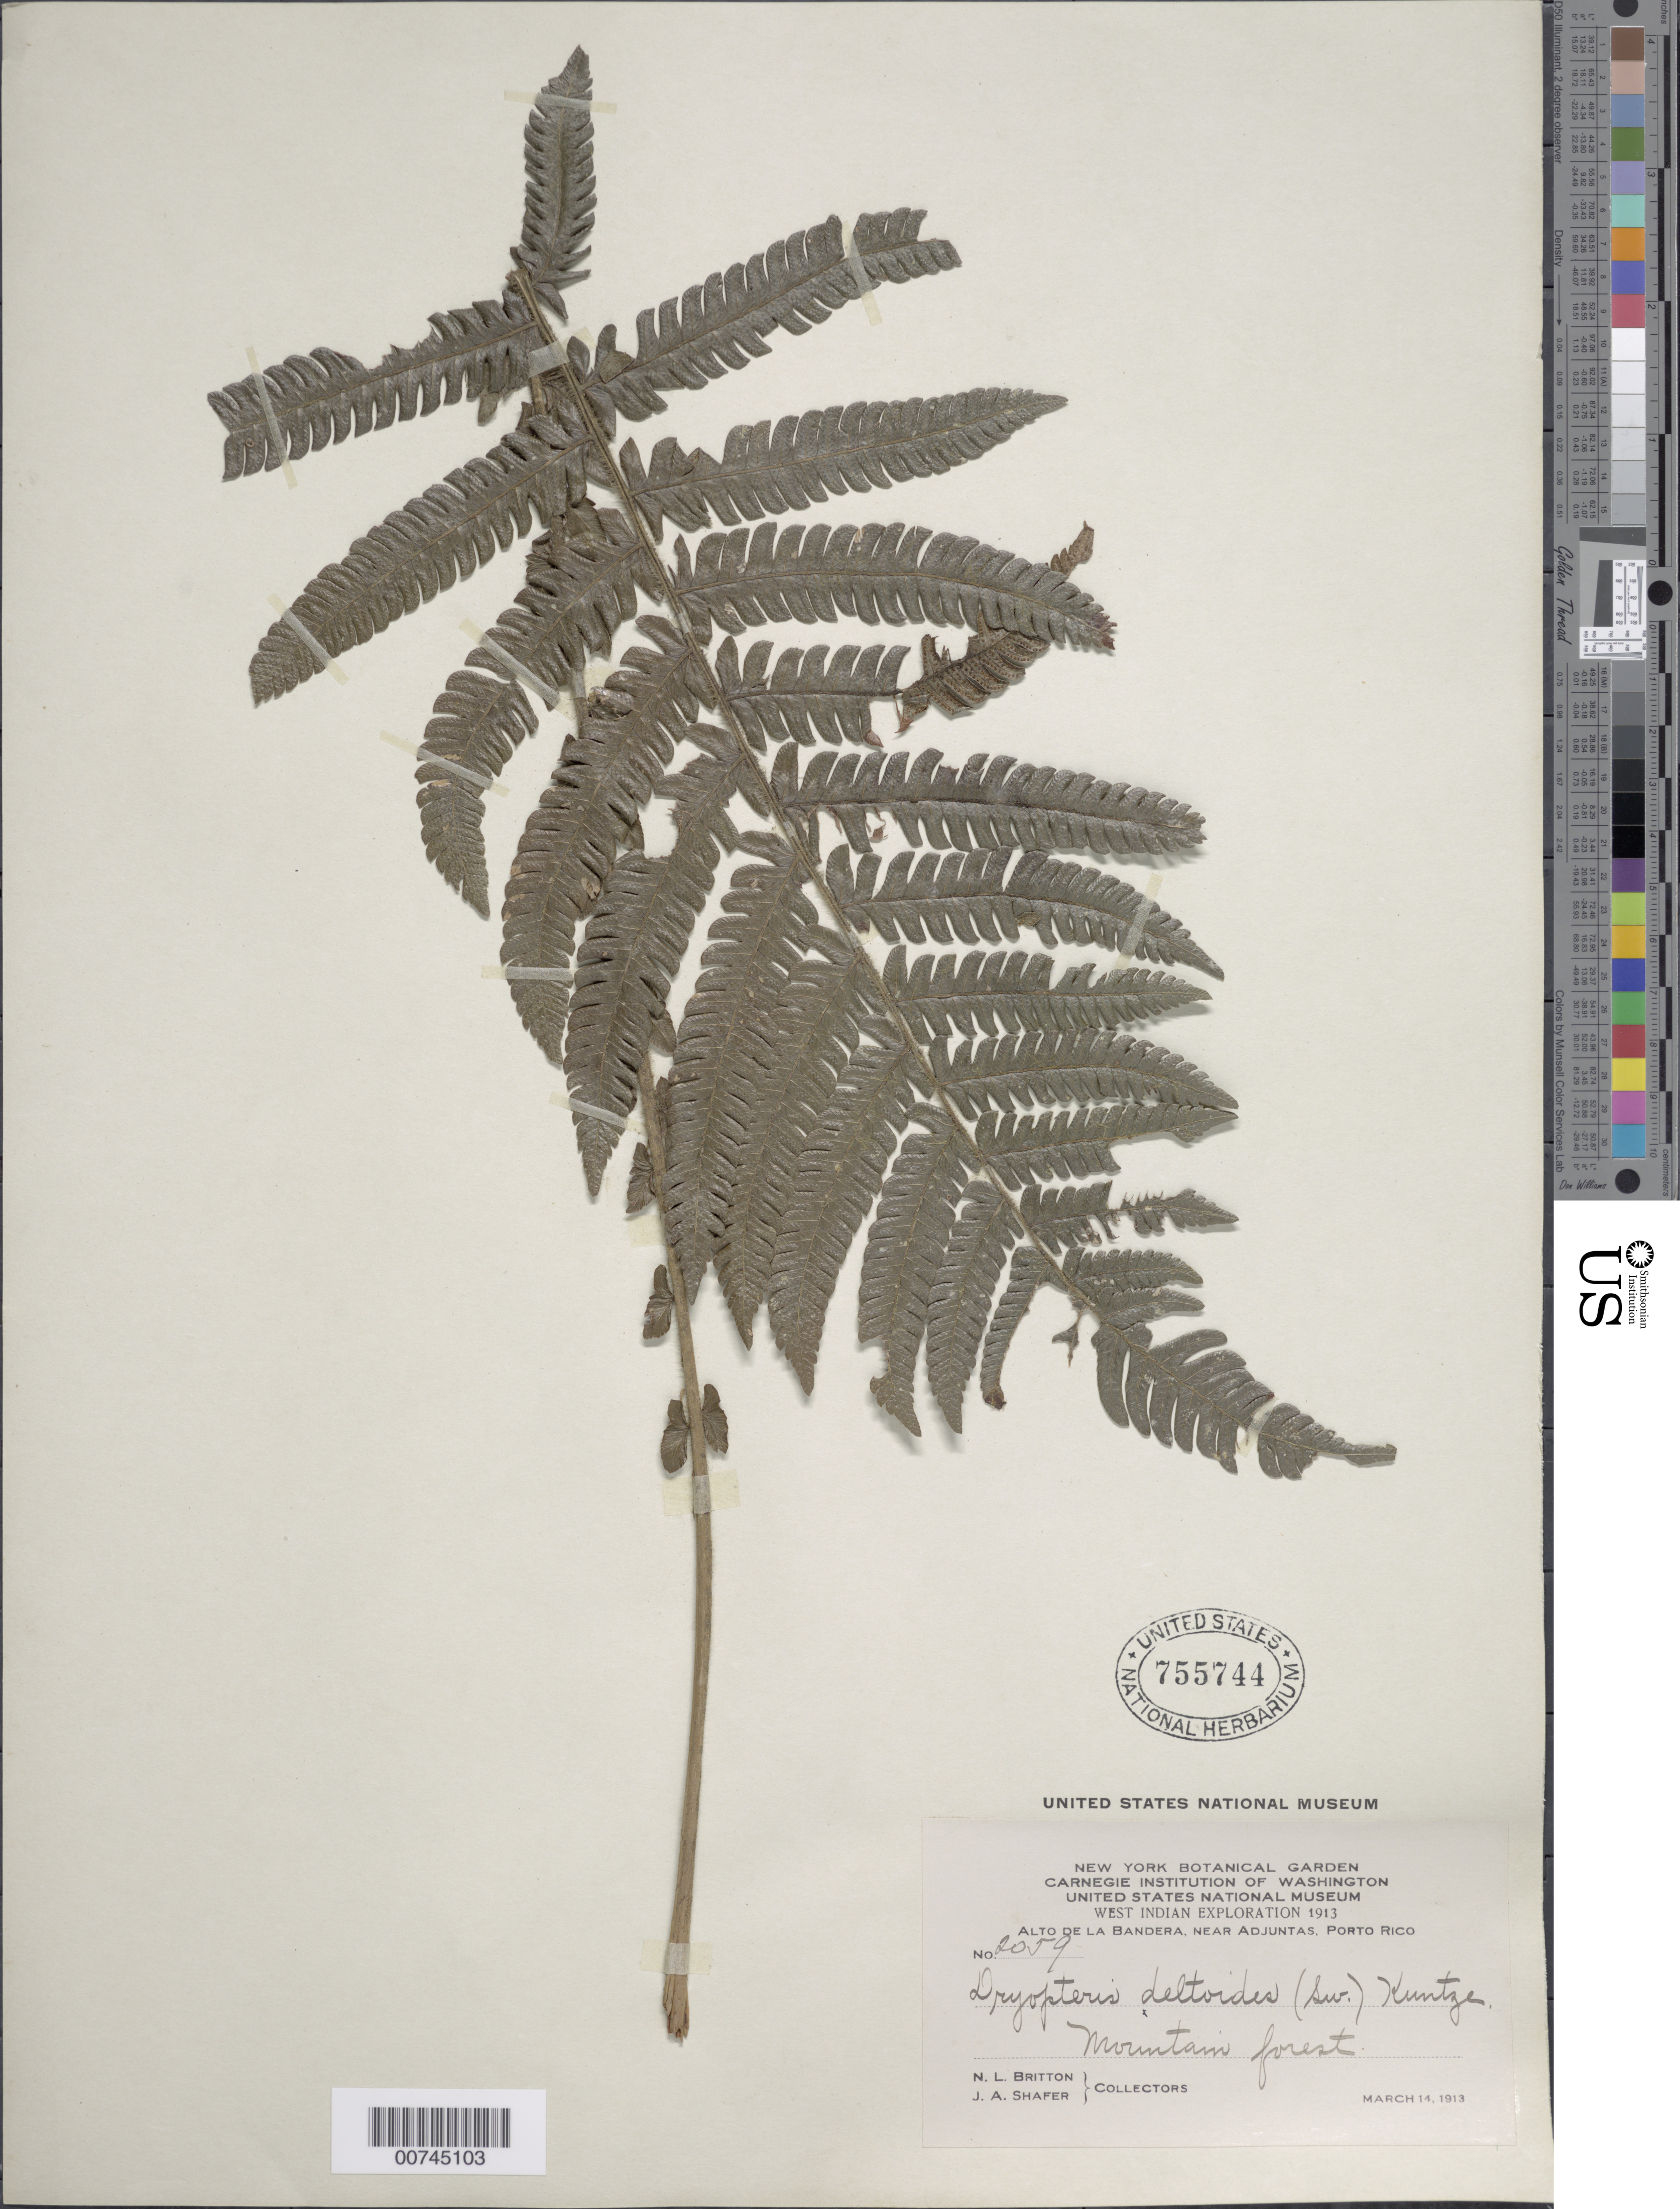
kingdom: Plantae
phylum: Tracheophyta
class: Polypodiopsida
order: Polypodiales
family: Thelypteridaceae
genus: Steiropteris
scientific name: Steiropteris deltoidea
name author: (Sw.) Pic. Serm.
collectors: N. Britton & J. A. Shafer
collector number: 2059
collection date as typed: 14 Mar 1913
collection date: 1913-03-14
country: Puerto Rico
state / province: Adjuntas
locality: Alto de la Bandera, near Adjuntas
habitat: Mountain forest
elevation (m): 700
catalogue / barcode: US 755744